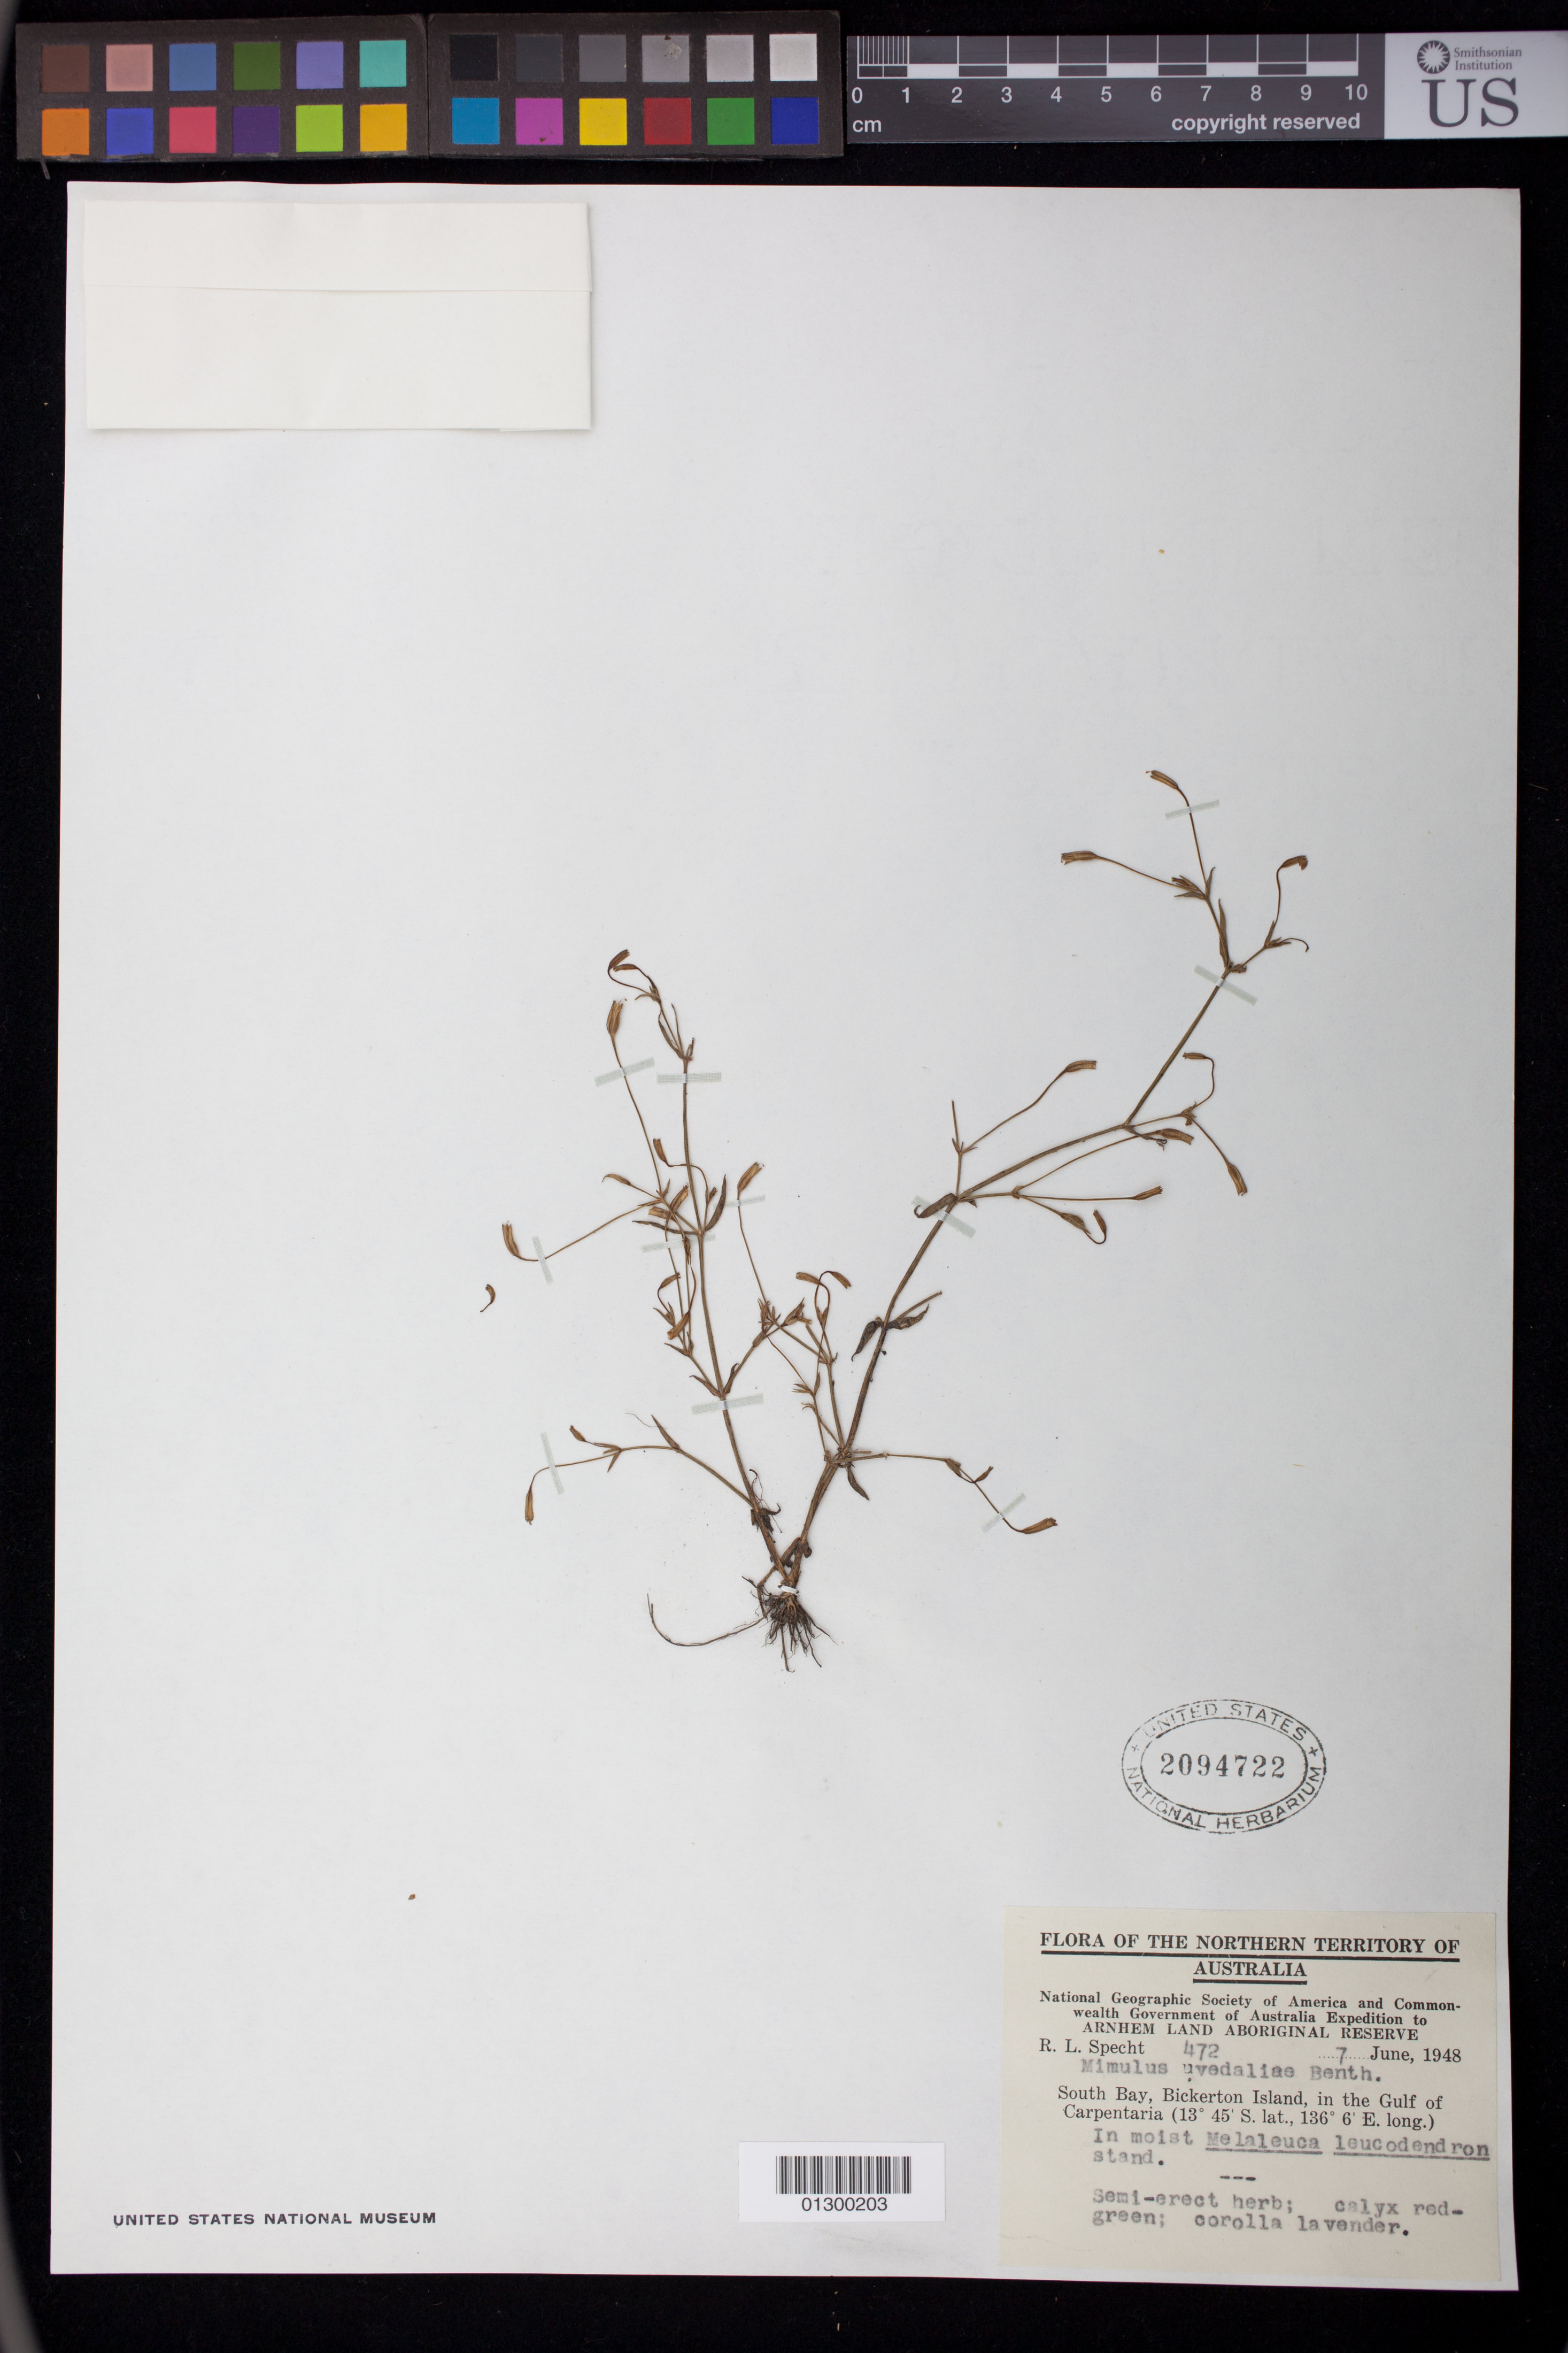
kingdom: Plantae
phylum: Tracheophyta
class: Magnoliopsida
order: Lamiales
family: Phrymaceae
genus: Mimulus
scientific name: Mimulus uvedaliae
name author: Benth.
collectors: R. L. Specht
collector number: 472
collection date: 1948-06-07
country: Australia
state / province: Northern Territory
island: Bickerton Island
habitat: In moist Melaleuca leucodendron swamp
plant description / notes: Semi-erect herb; calyx red-green; corolla lavender.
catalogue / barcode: US 2094722